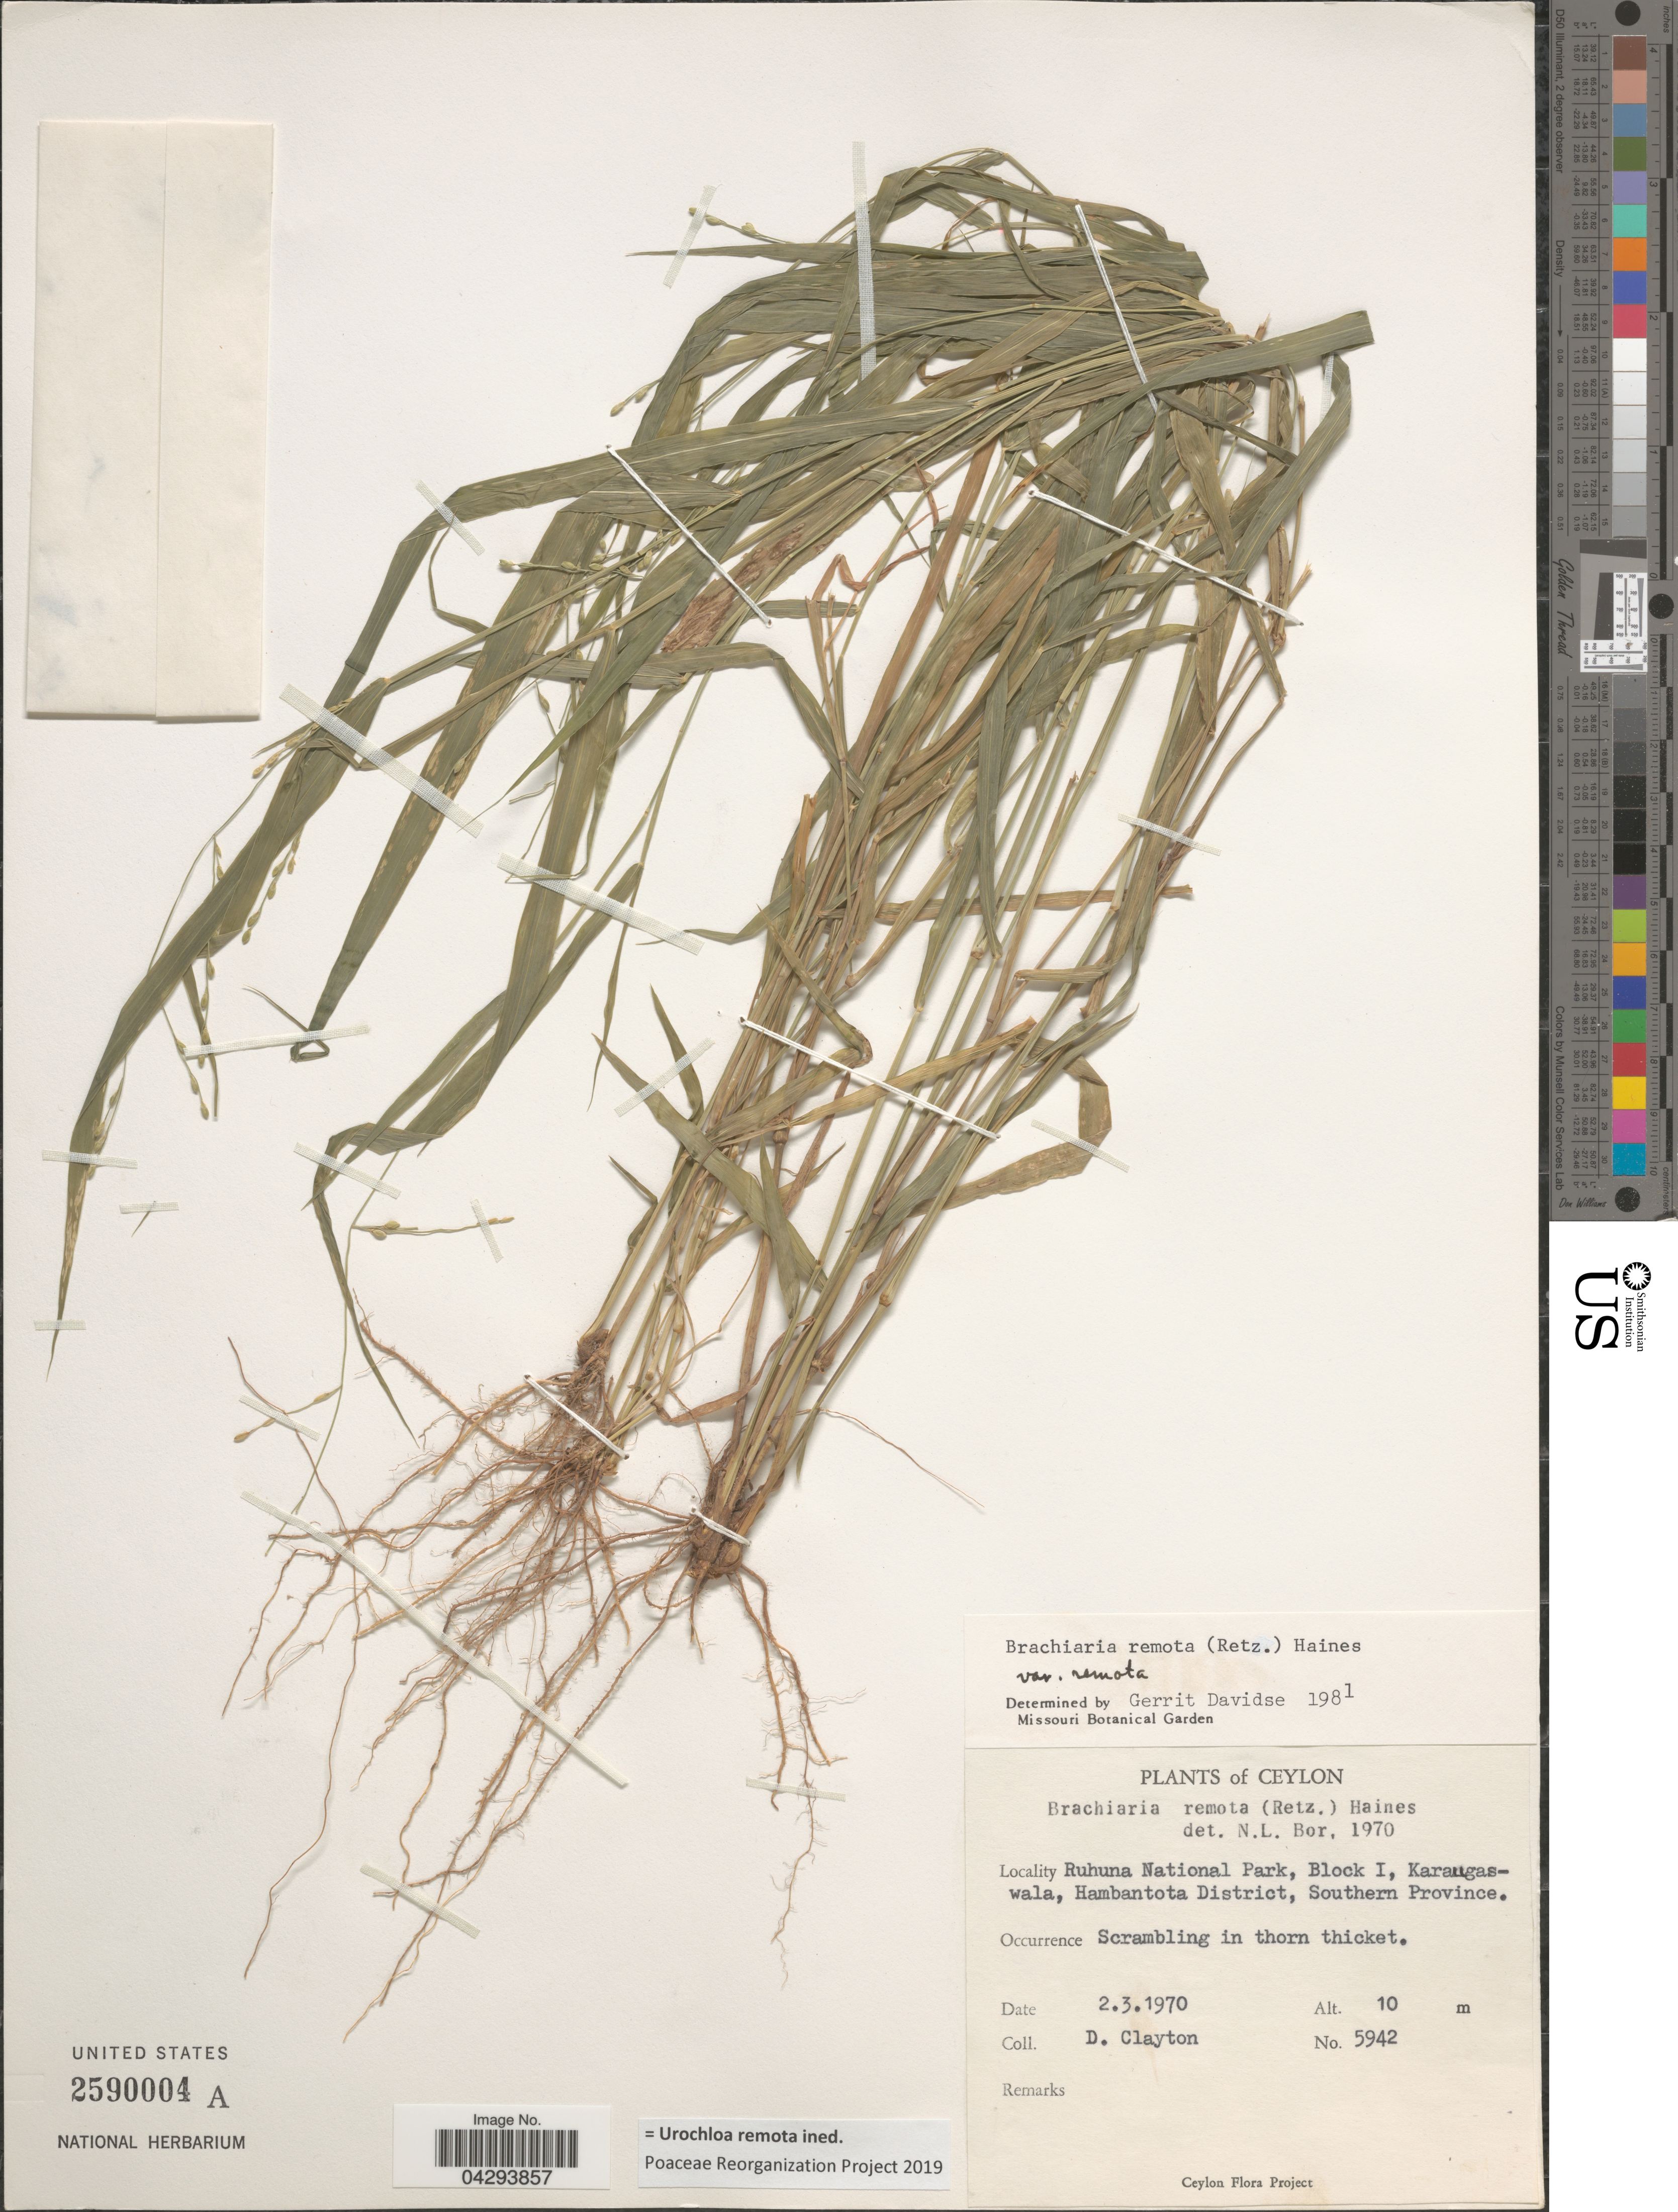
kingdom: Plantae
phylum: Tracheophyta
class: Liliopsida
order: Poales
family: Poaceae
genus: Urochloa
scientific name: Urochloa remota ined.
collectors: D. Clayton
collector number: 5942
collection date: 1970-03-02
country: Sri Lanka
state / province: Southern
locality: Ceylon. Ruhuna National Park, Block I, Karaugaswala, Hambantota District, Southern.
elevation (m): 10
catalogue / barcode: US 2590004A